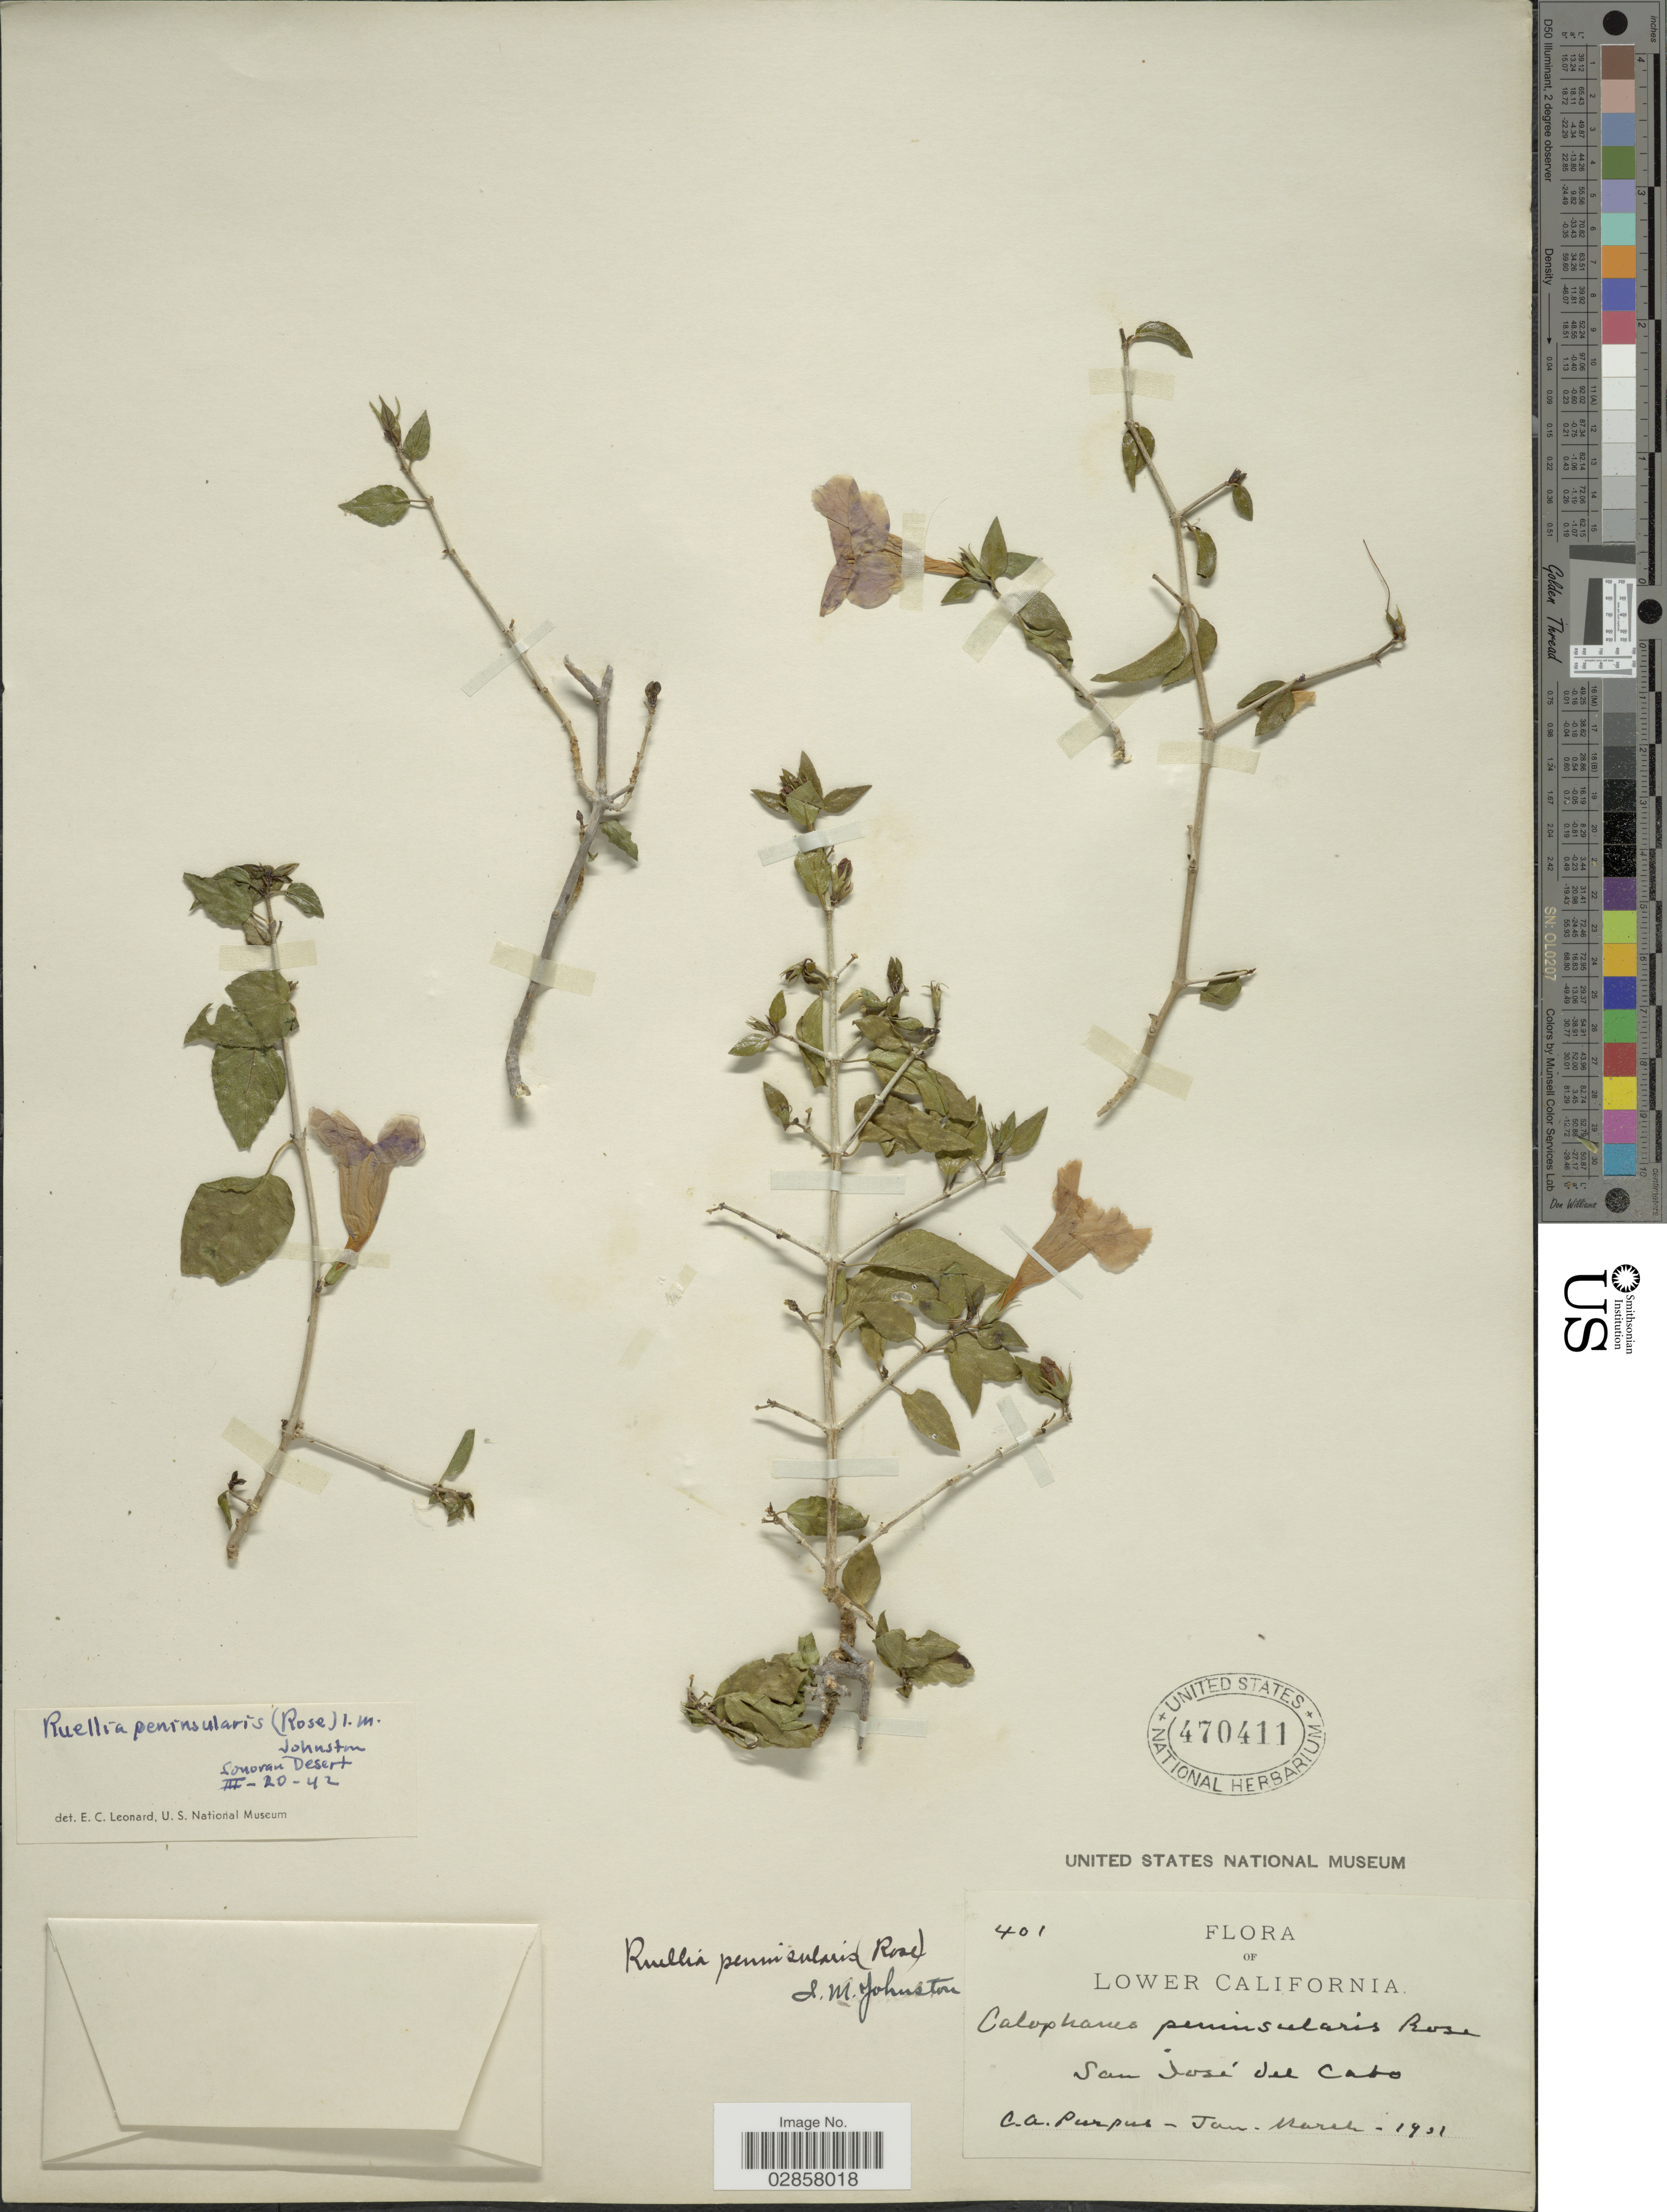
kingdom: Plantae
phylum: Tracheophyta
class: Magnoliopsida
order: Lamiales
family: Acanthaceae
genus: Ruellia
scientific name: Ruellia peninsularis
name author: I.M. Johnst.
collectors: C. A. Purpus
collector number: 401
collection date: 1931-01/1931-03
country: Mexico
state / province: Baja California Sur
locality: Lower California. San José del Cabo.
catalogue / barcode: US 470411